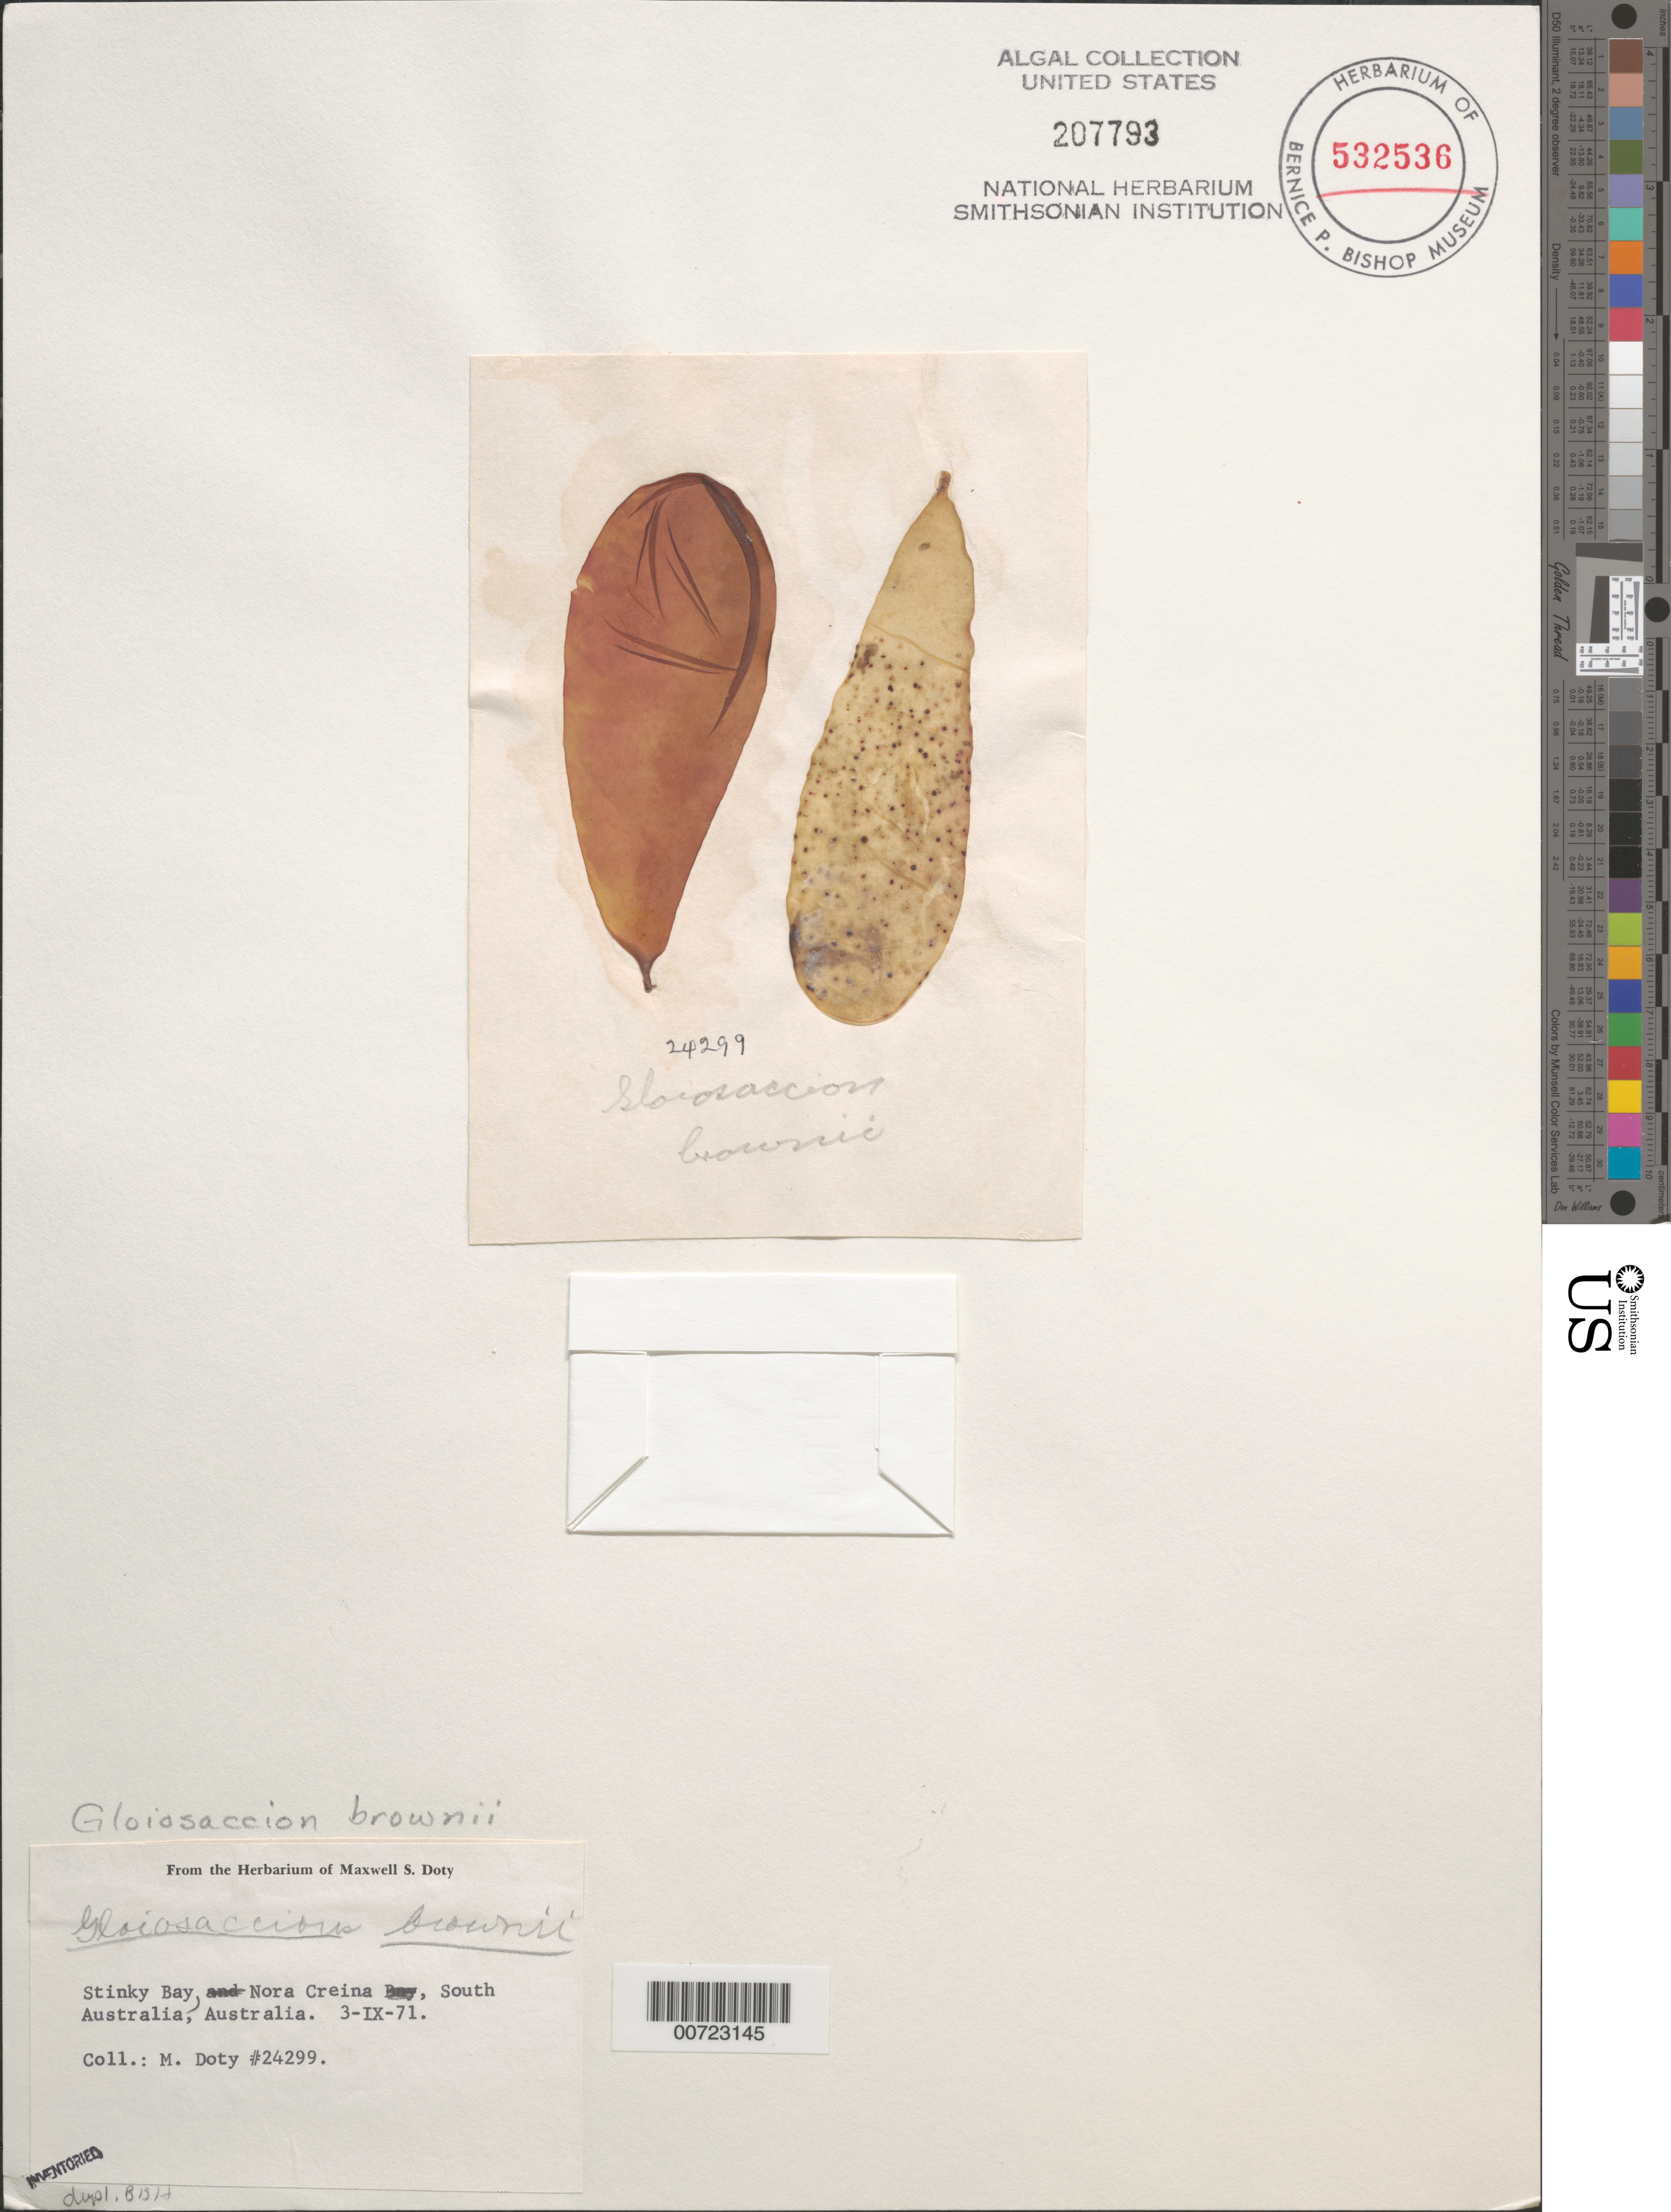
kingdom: Plantae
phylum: Rhodophyta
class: Florideophyceae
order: Rhodymeniales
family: Rhodymeniaceae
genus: Chrysymenia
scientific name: Chrysymenia brownii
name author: (Harv.) De Toni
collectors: M. S. Doty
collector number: MSD 24299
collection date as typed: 03 Sep 1971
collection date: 1971-09-03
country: Australia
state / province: South Australia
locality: Stinky Bay, Nora Creina ("Stinky Bay and Nora Creina Bay")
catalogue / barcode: US 207793